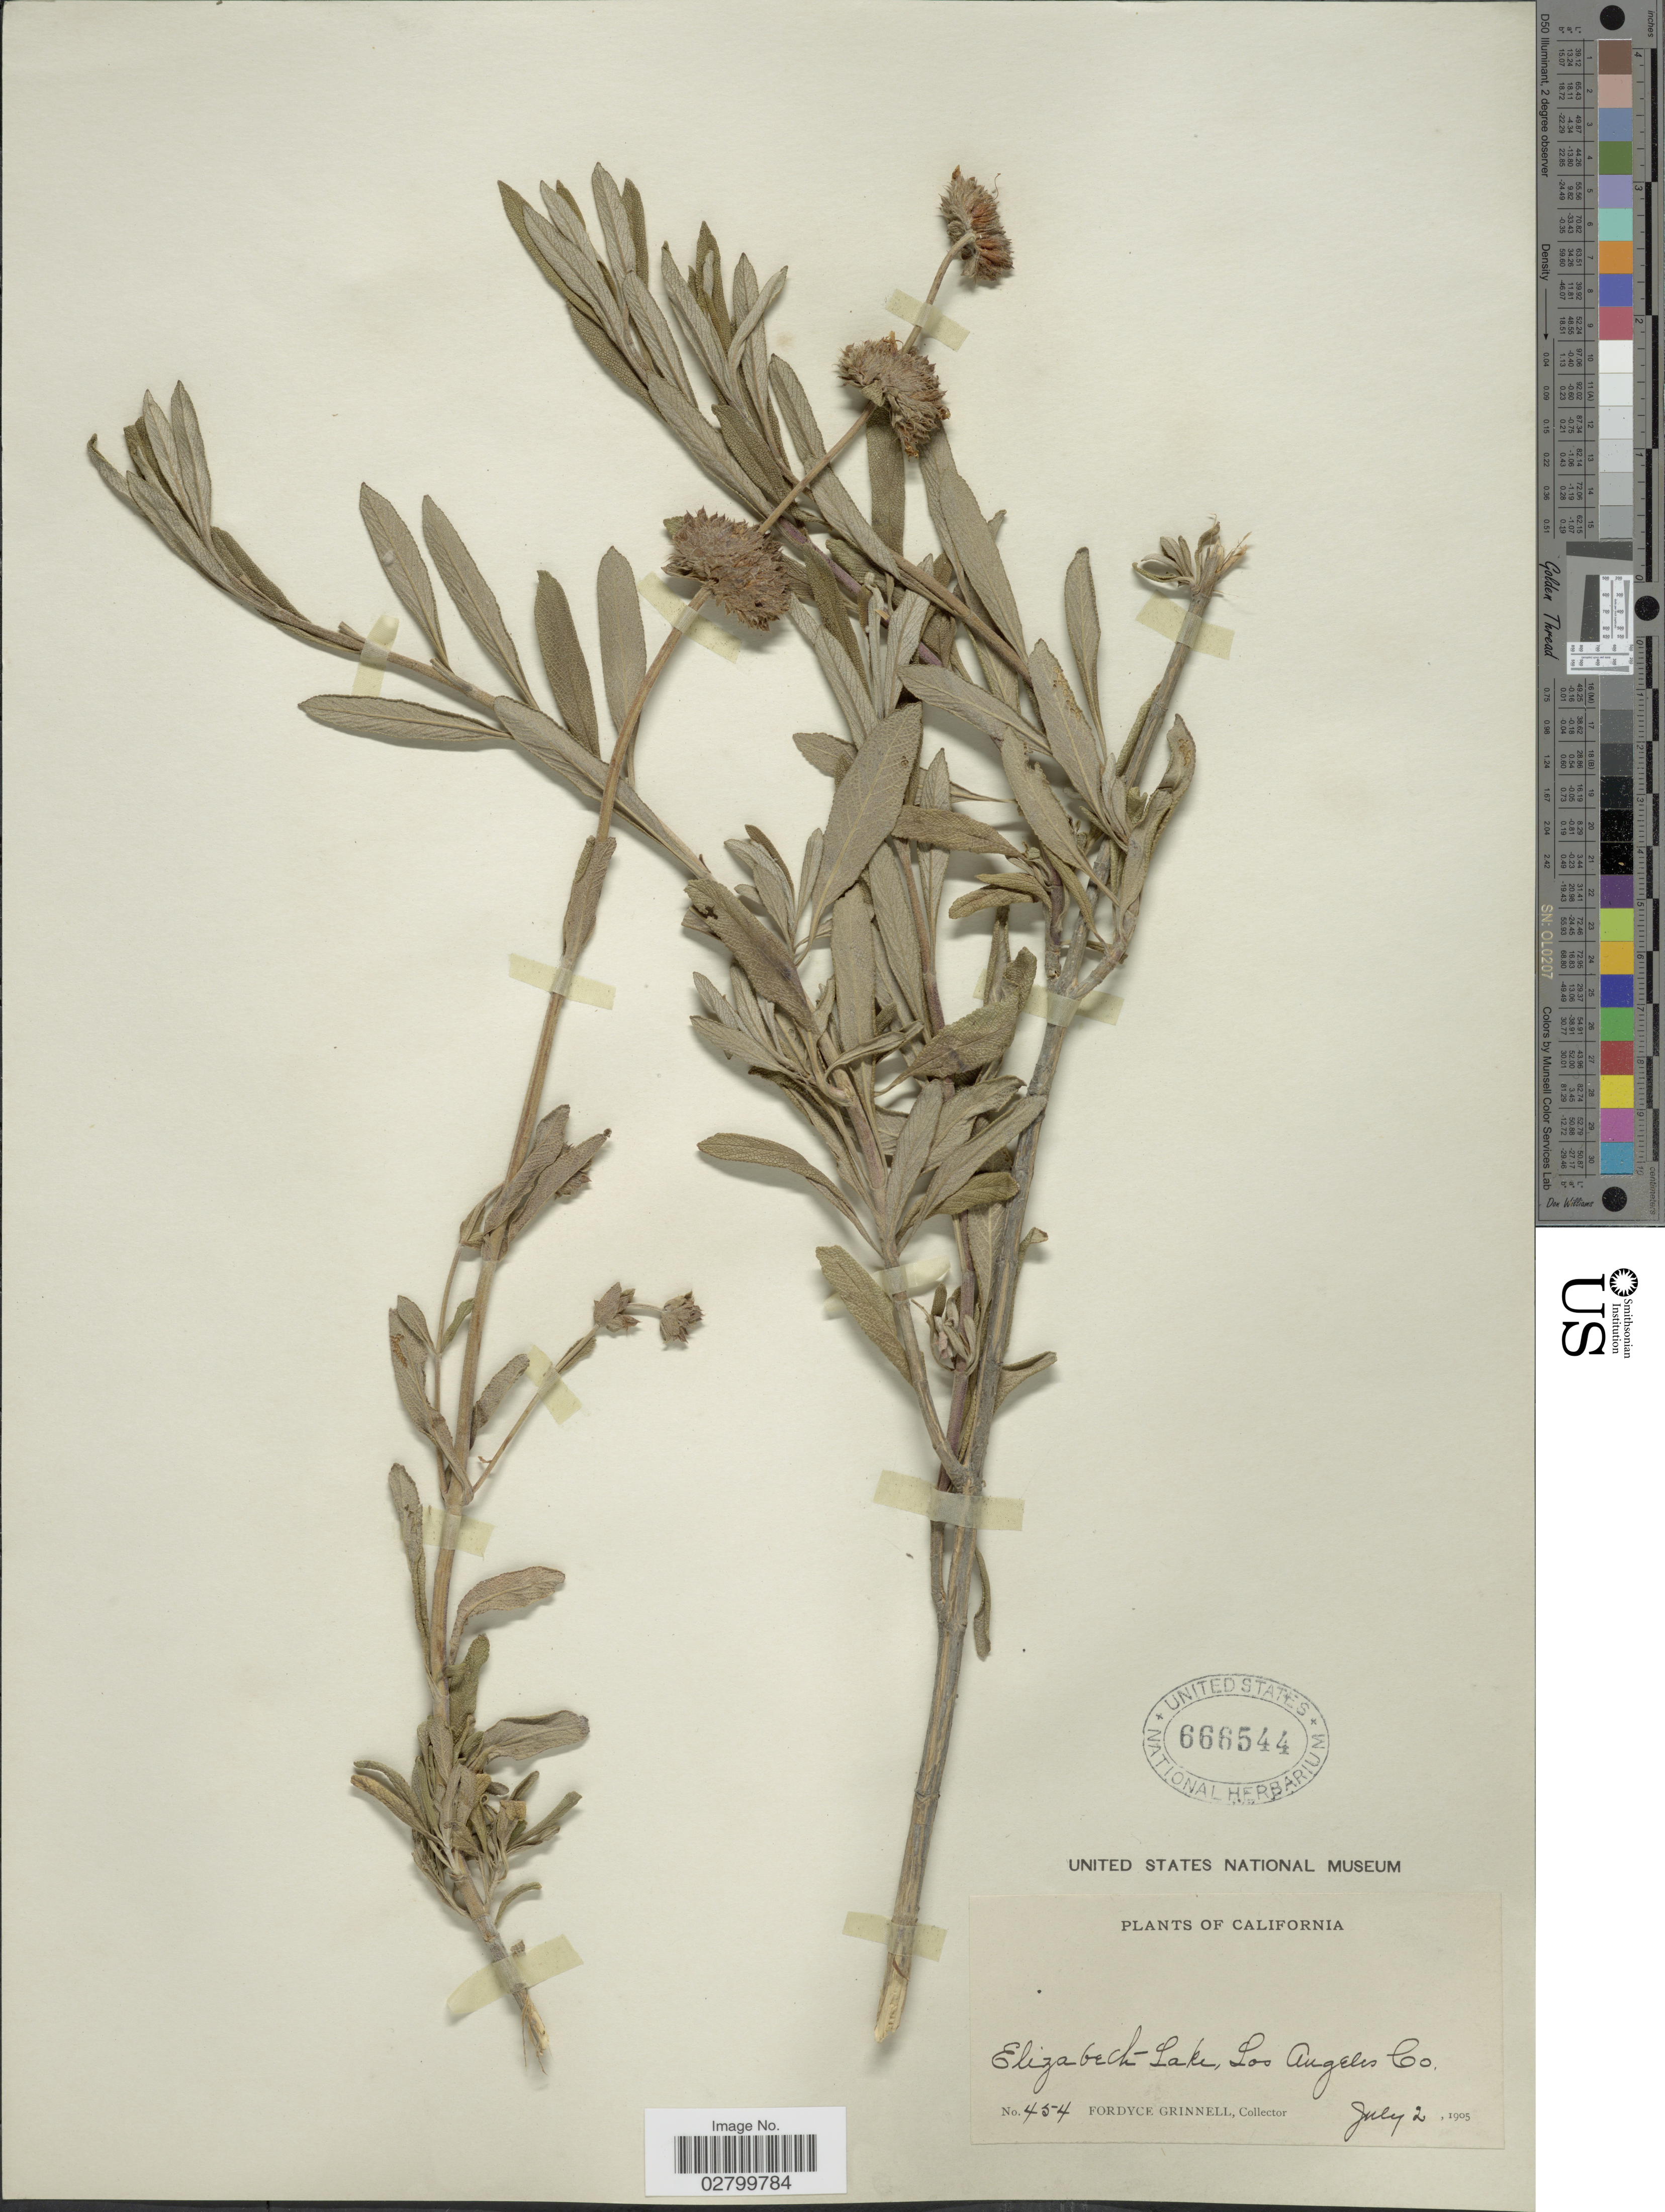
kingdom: Plantae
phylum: Tracheophyta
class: Magnoliopsida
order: Lamiales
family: Lamiaceae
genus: Salvia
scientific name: Salvia mellifera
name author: Greene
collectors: F. Grinnell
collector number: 454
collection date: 1905-07-02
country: United States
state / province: California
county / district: Los Angeles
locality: Elizabeth Lake, Los Angeles Co.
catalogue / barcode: US 666544